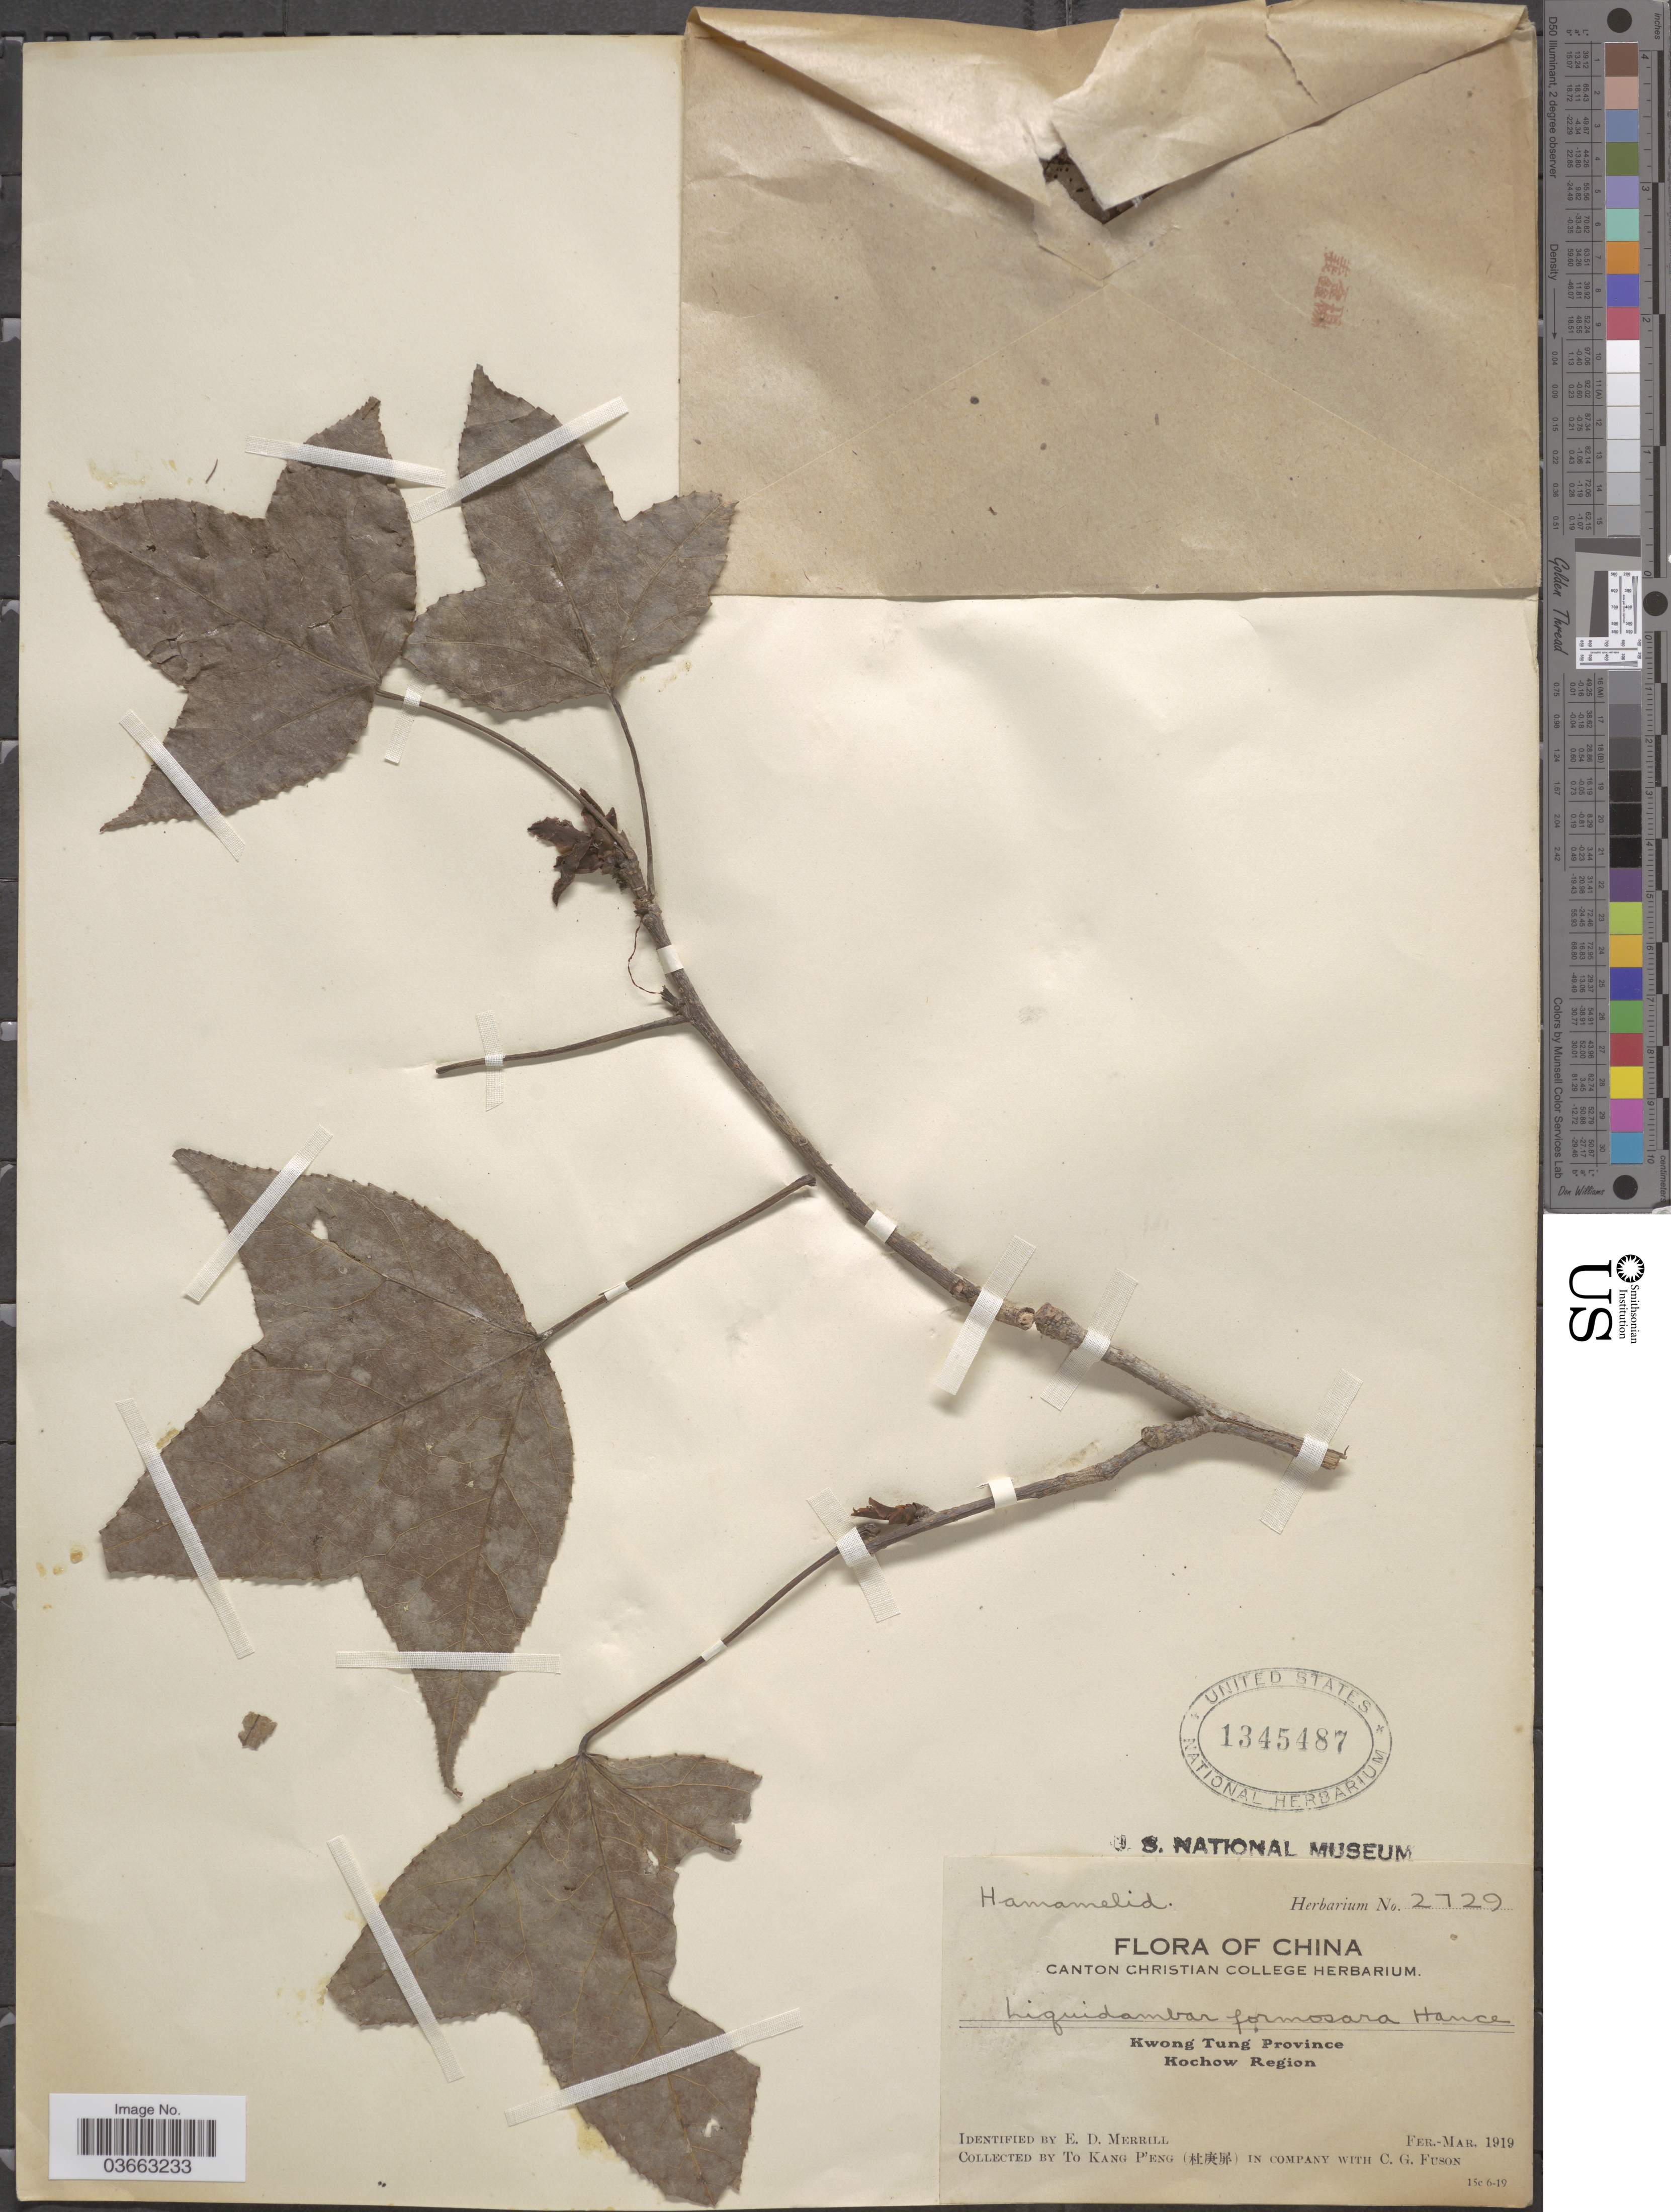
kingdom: Plantae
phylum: Tracheophyta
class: Magnoliopsida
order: Saxifragales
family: Altingiaceae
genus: Liquidambar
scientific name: Liquidambar formosana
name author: Hance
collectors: To Kang P'eng & C. Fuson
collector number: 2729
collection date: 1919-02/1919-03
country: China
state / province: Guangdong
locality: Kwong Tung Province. Kochow Region.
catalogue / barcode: US 1345487